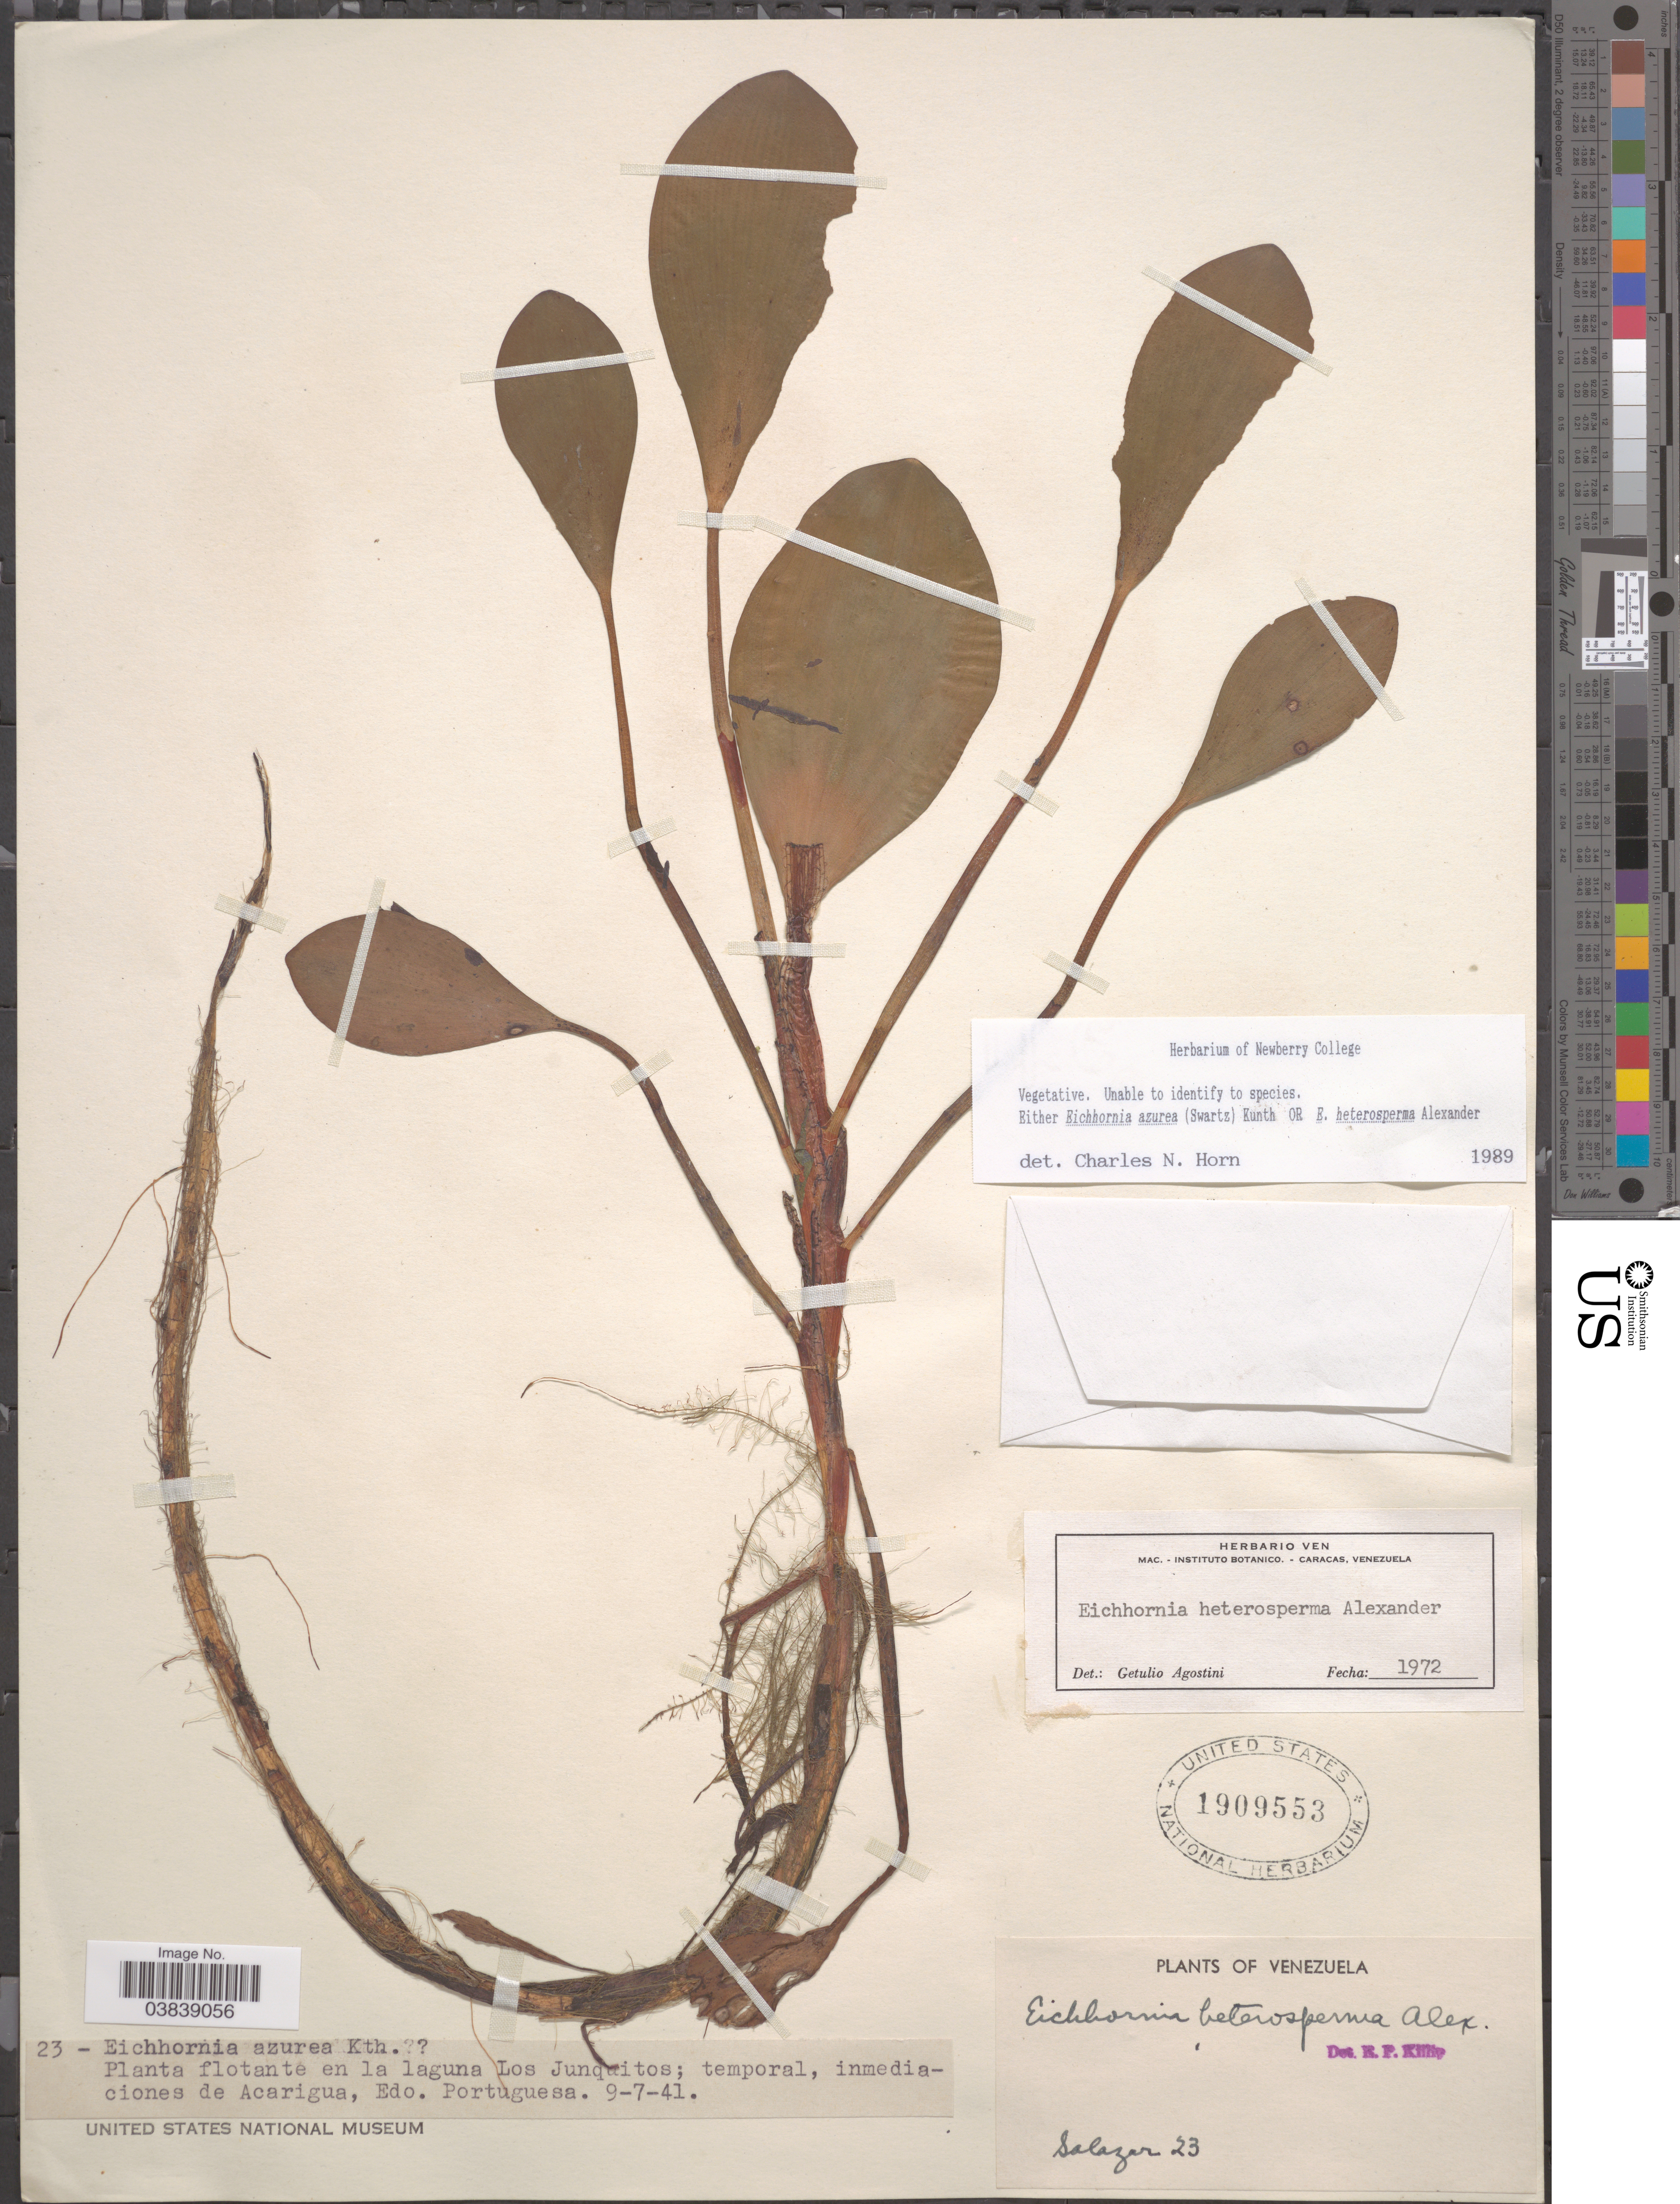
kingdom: Plantae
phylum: Tracheophyta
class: Liliopsida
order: Commelinales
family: Pontederiaceae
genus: Eichhornia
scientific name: Eichhornia heterosperma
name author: Alexander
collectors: -. Salazar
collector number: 23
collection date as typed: Transcribed d/m/y: 9/7/41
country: Venezuela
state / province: Portuguesa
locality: En la laguna Los Junquitos; inmediaciones de Acarigua.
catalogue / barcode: US 1909553